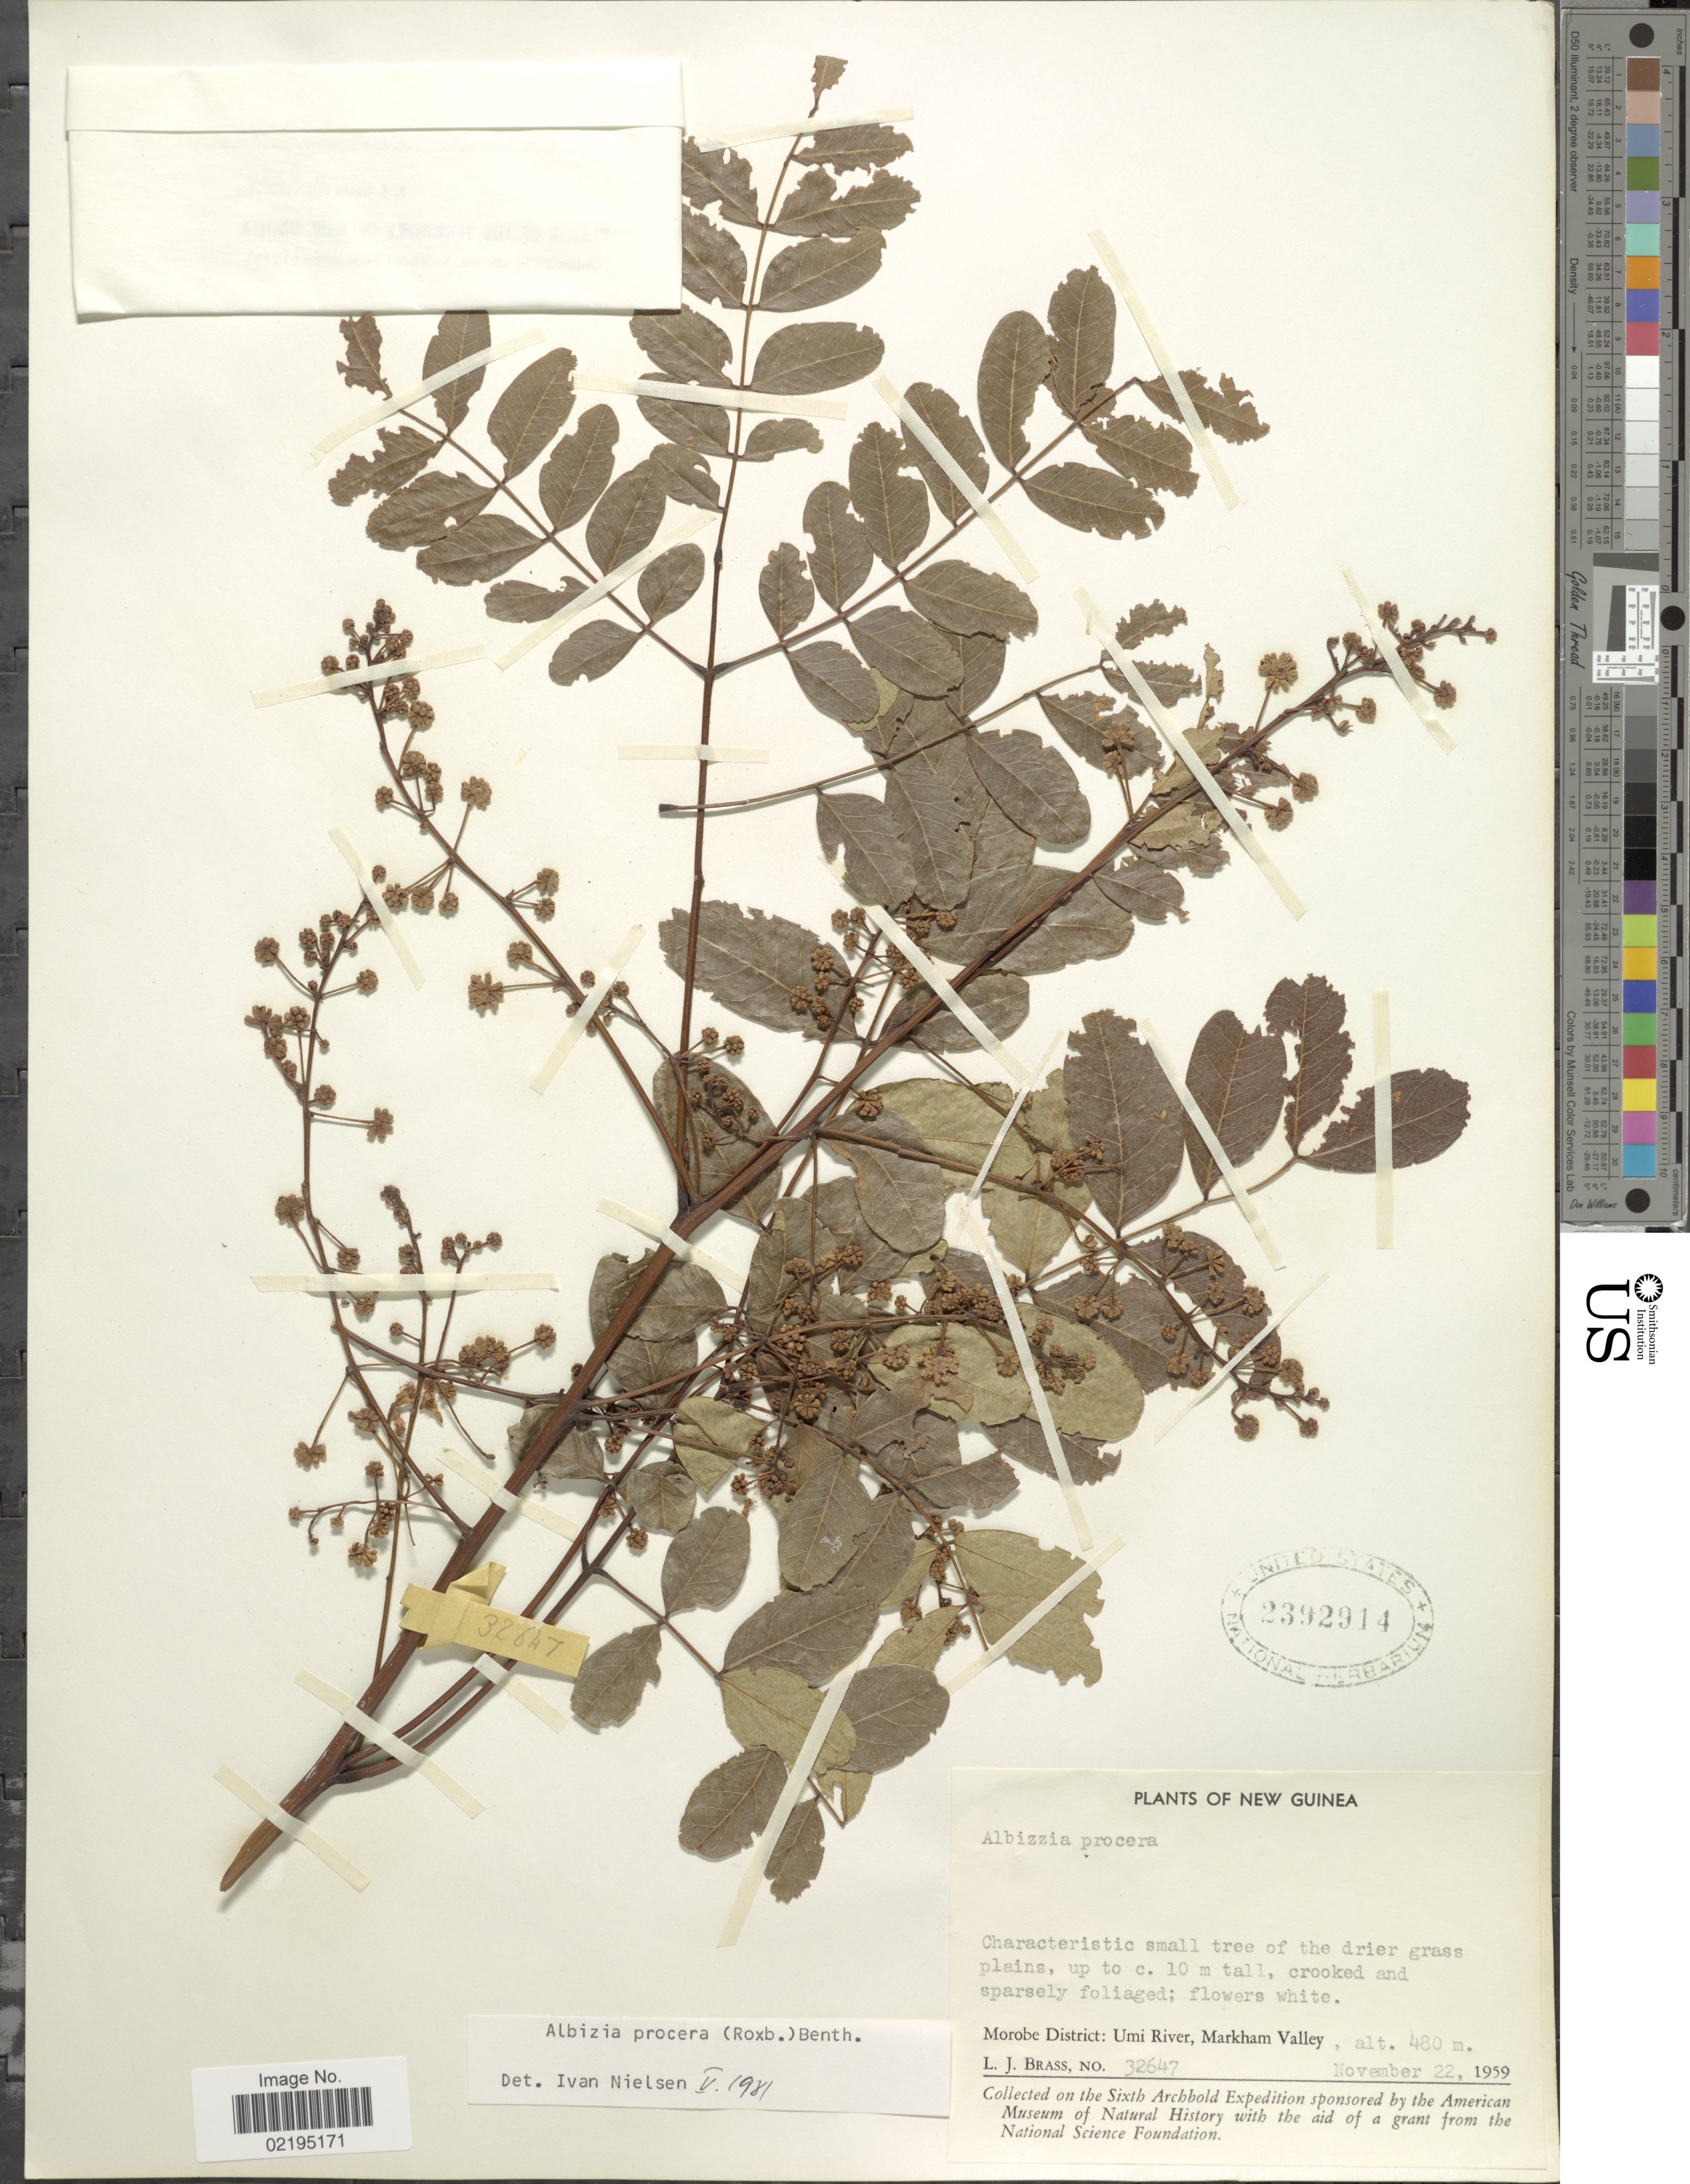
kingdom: Plantae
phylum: Tracheophyta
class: Magnoliopsida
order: Fabales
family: Fabaceae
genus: Albizia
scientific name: Albizia procera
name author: (Roxb.) Benth.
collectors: L. J. Brass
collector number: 32647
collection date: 1959-11-22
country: Papua New Guinea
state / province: Morobe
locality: Umi River, Markham Valley.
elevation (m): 480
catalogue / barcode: US 2392914